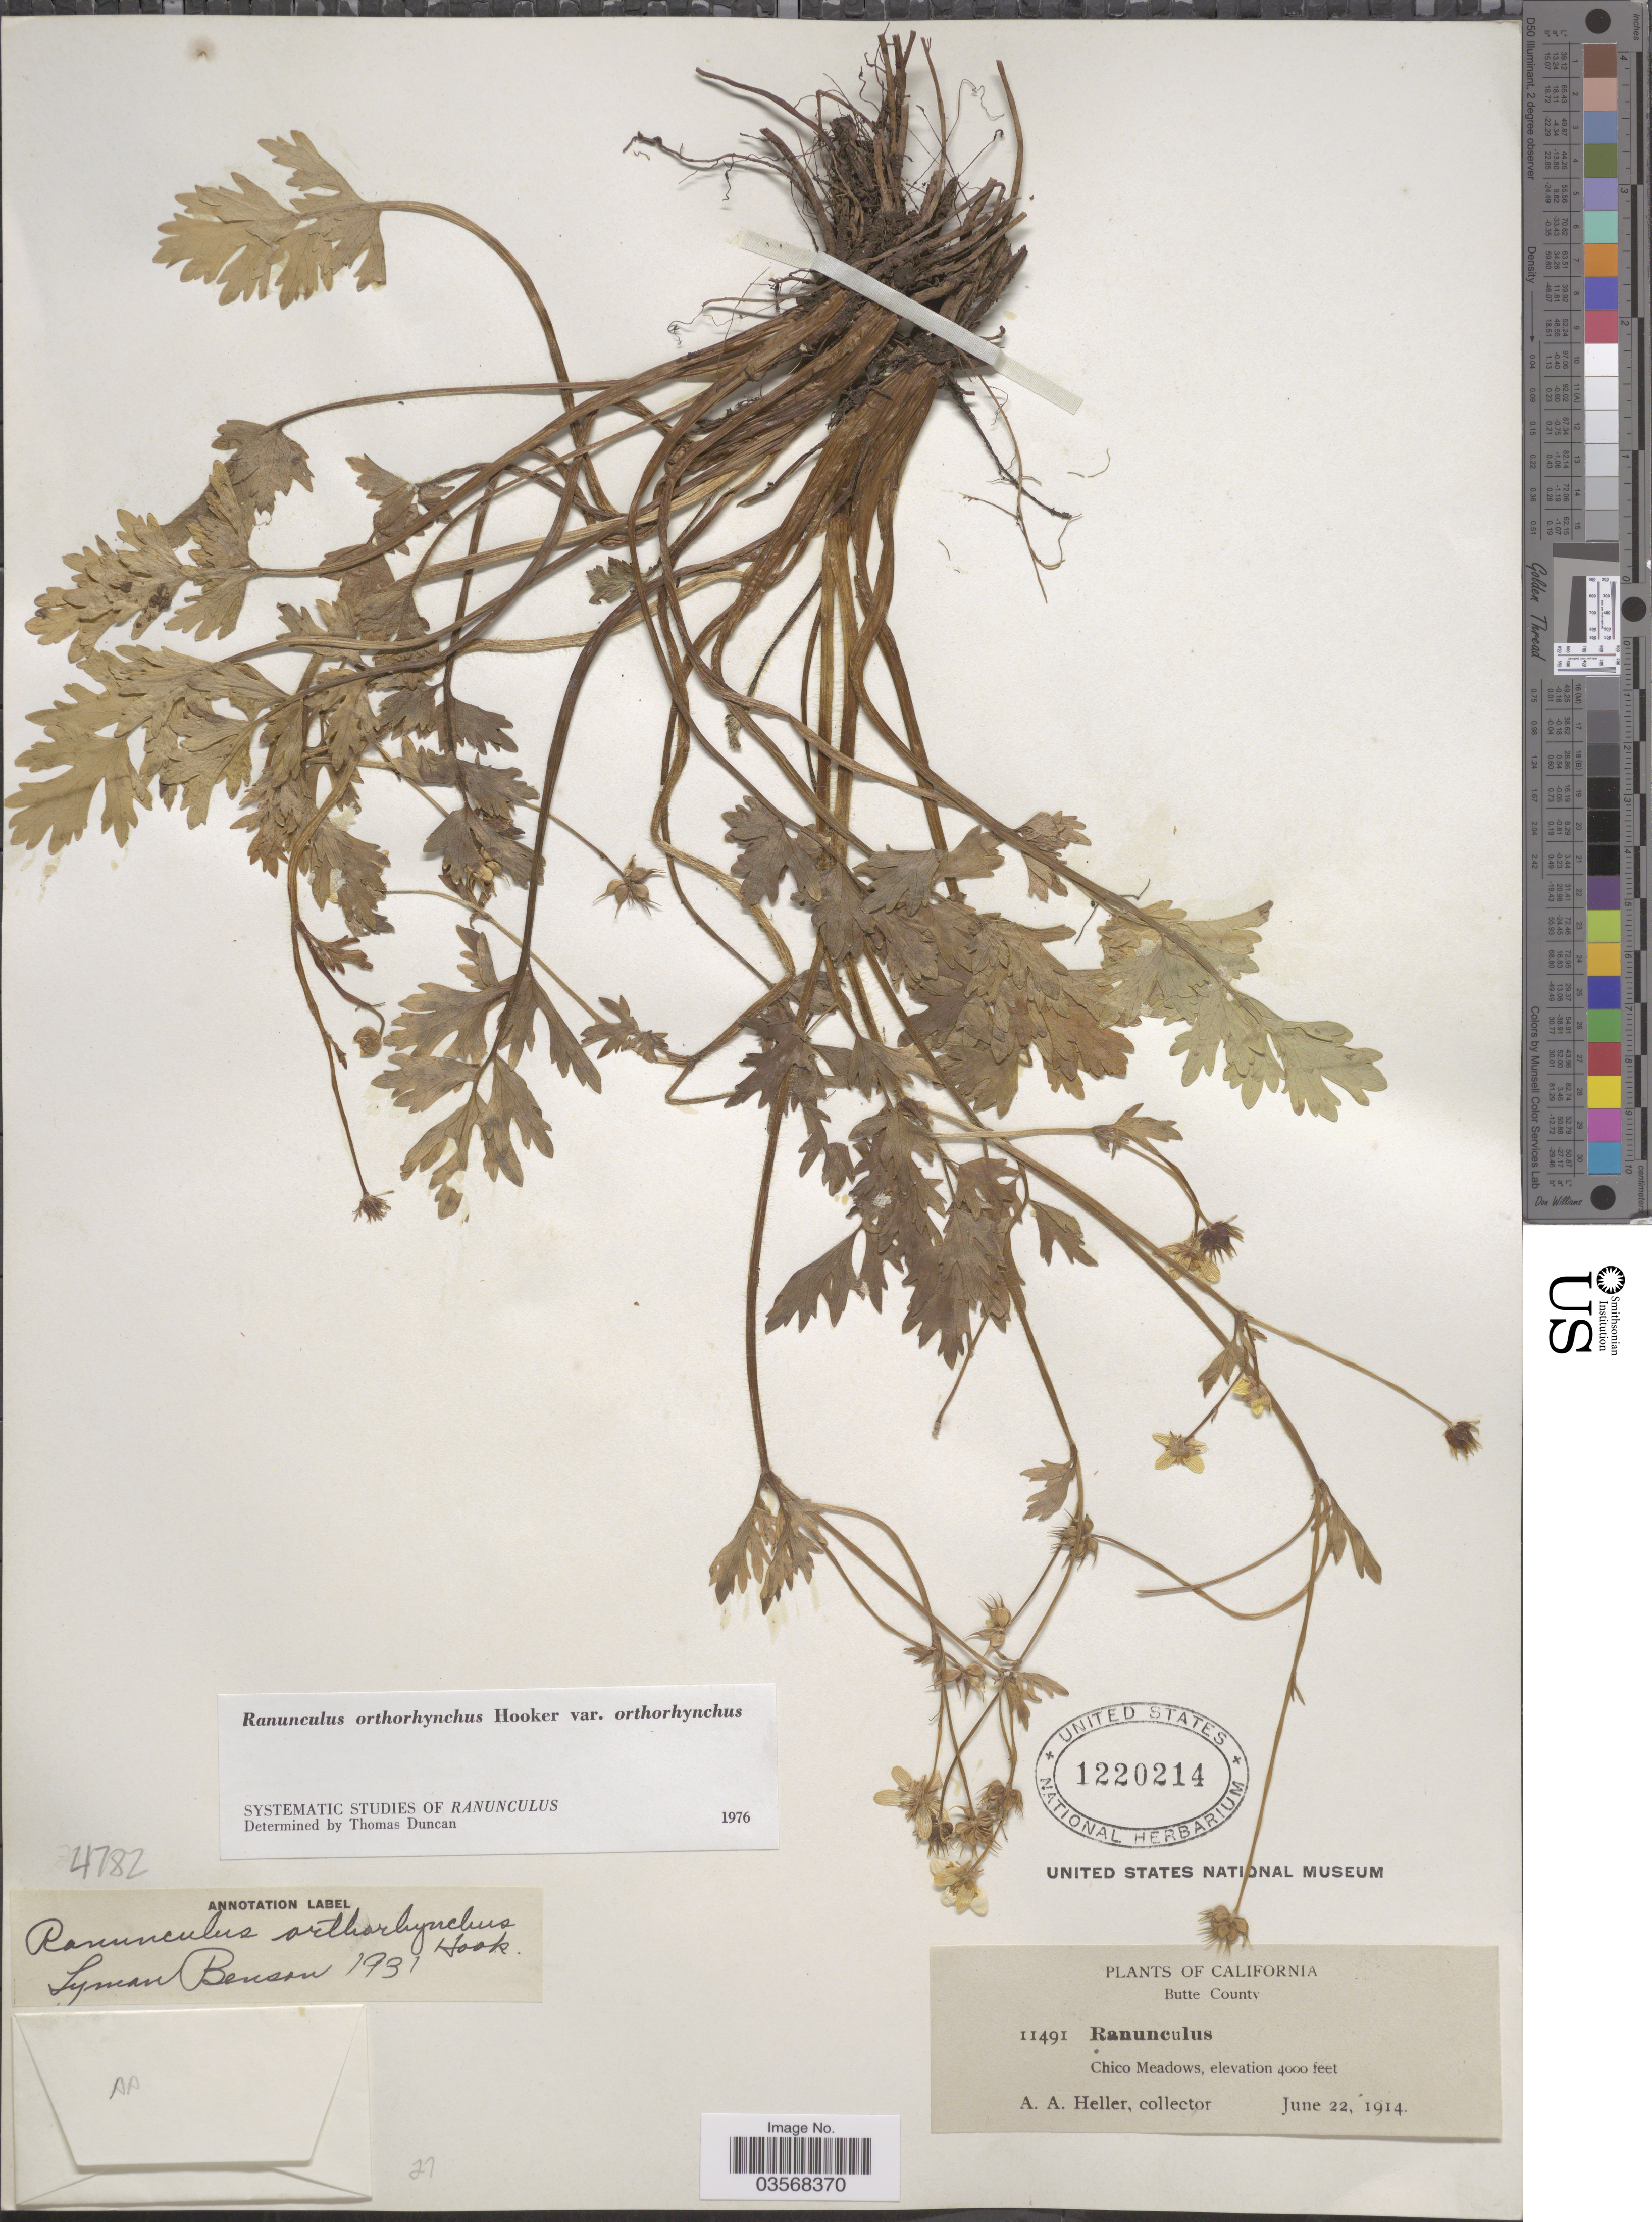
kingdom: Plantae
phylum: Tracheophyta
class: Magnoliopsida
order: Ranunculales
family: Ranunculaceae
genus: Ranunculus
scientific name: Ranunculus orthorhynchus var. orthorhynchus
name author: Hook.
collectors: A. A. Heller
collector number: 11491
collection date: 1914-06-22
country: United States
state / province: California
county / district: Butte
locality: Butte County. Chico Meadows.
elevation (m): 1219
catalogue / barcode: US 1220214